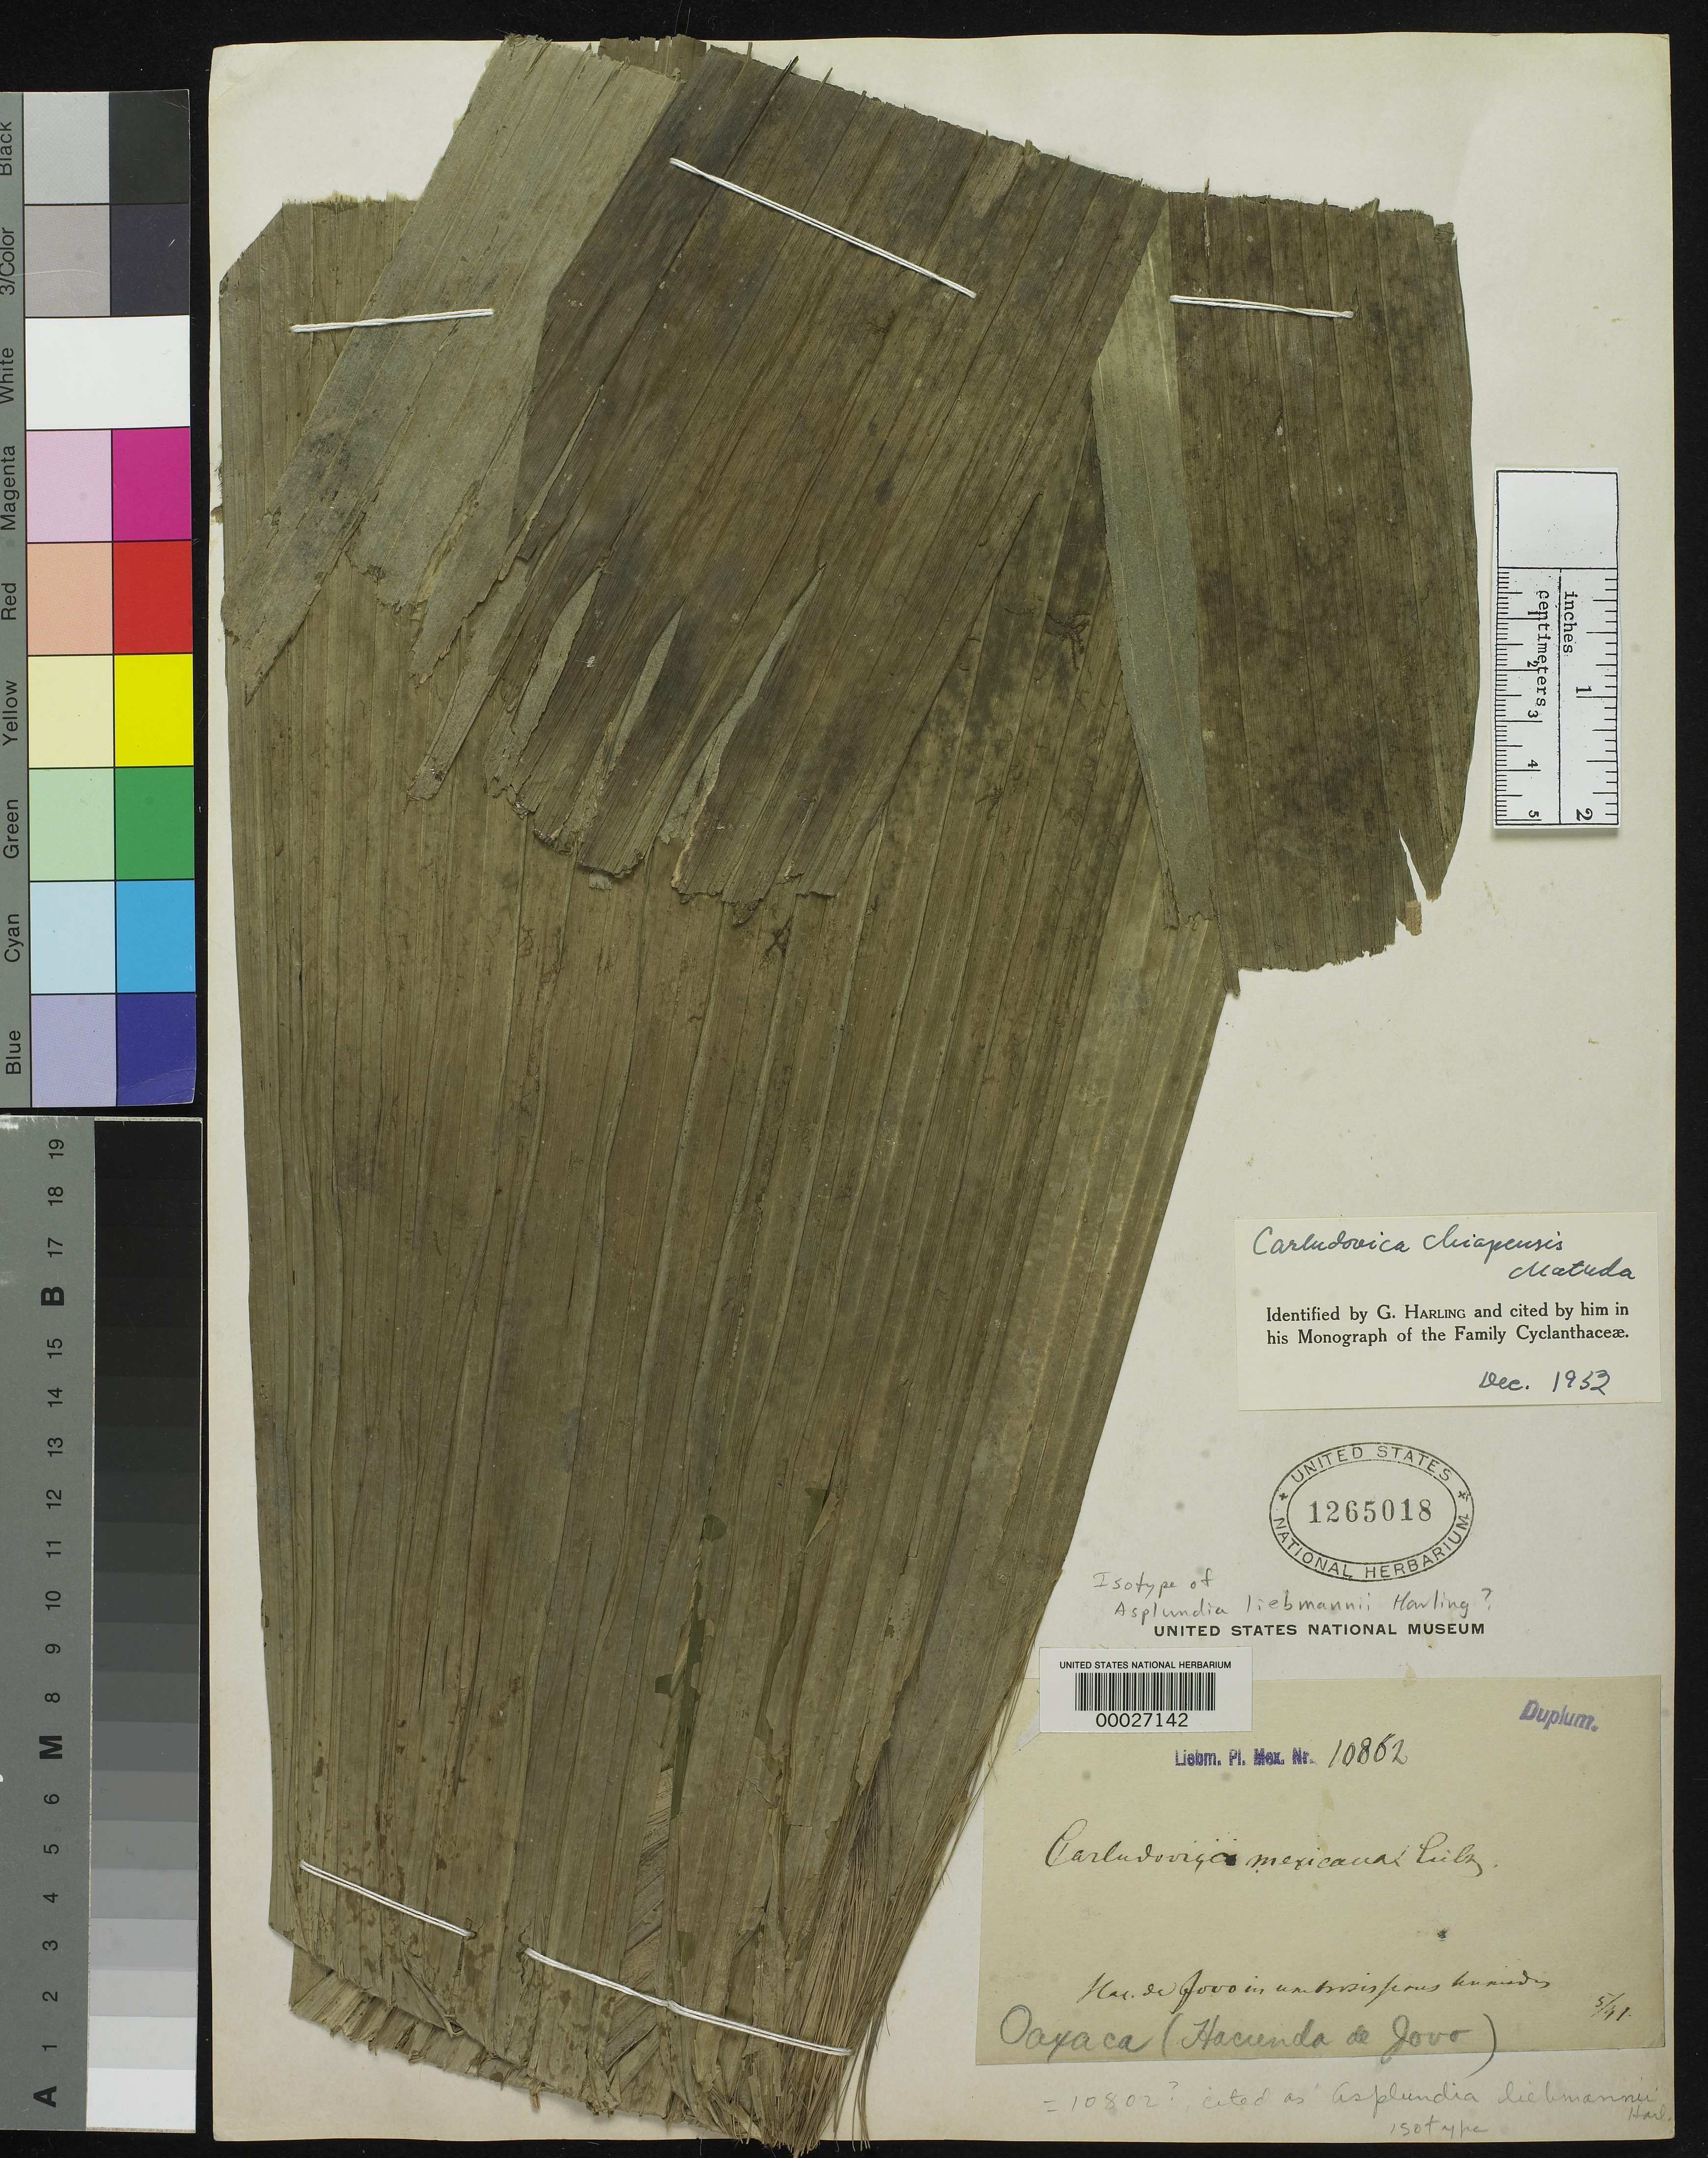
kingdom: Plantae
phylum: Tracheophyta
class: Liliopsida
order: Pandanales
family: Cyclanthaceae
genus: Asplundia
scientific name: Asplundia liebmannii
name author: Harling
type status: Possible Isotype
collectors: F. M. Liebmann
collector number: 10862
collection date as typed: May 1891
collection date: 1891-05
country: Mexico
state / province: Oaxaca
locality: Hacienda de Jovo.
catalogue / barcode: US 1265018